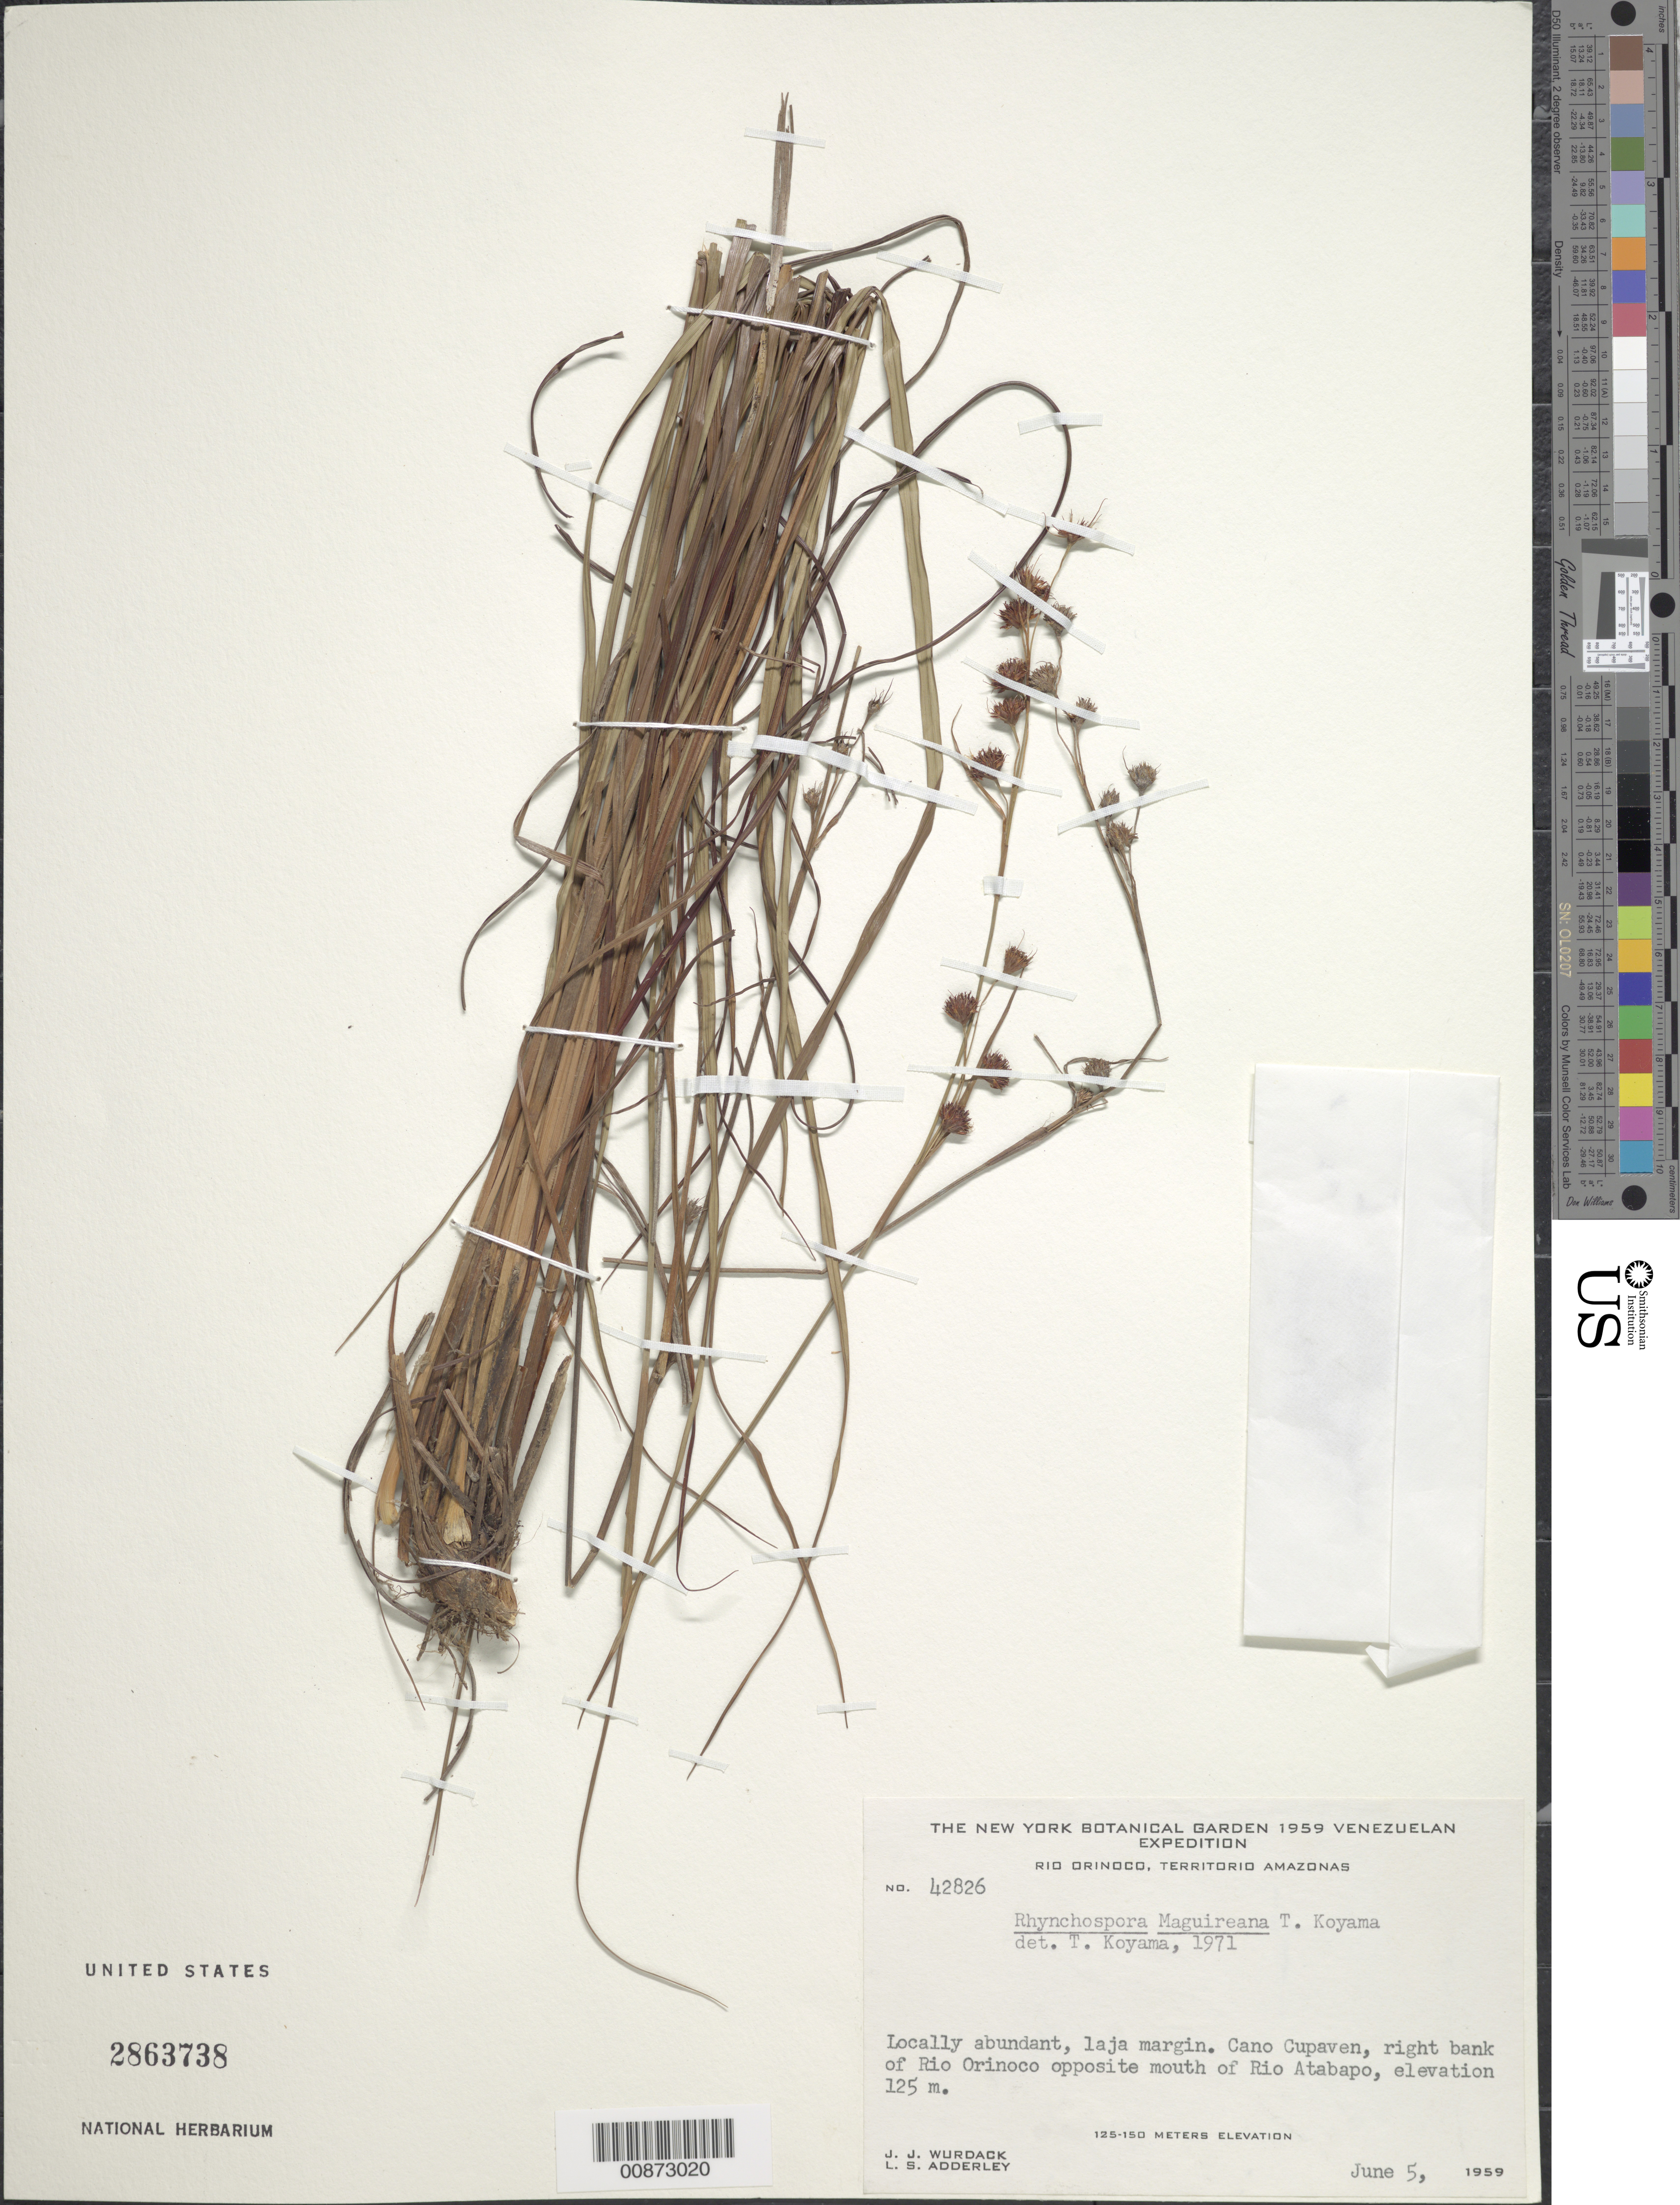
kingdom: Plantae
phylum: Tracheophyta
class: Liliopsida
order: Poales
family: Cyperaceae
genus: Rhynchospora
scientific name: Rhynchospora maguireana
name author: T. Koyama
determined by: Koyama, Tetsuo M.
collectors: J. J. Wurdack & L. S. Adderley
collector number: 42826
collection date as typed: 5-Jun-59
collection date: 1959-06-05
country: Venezuela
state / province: Amazonas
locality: Caño Cupaven, right bank of Río Orinoco opposite mouth of Río Atabapo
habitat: Laja margin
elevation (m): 125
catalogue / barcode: US 2863738